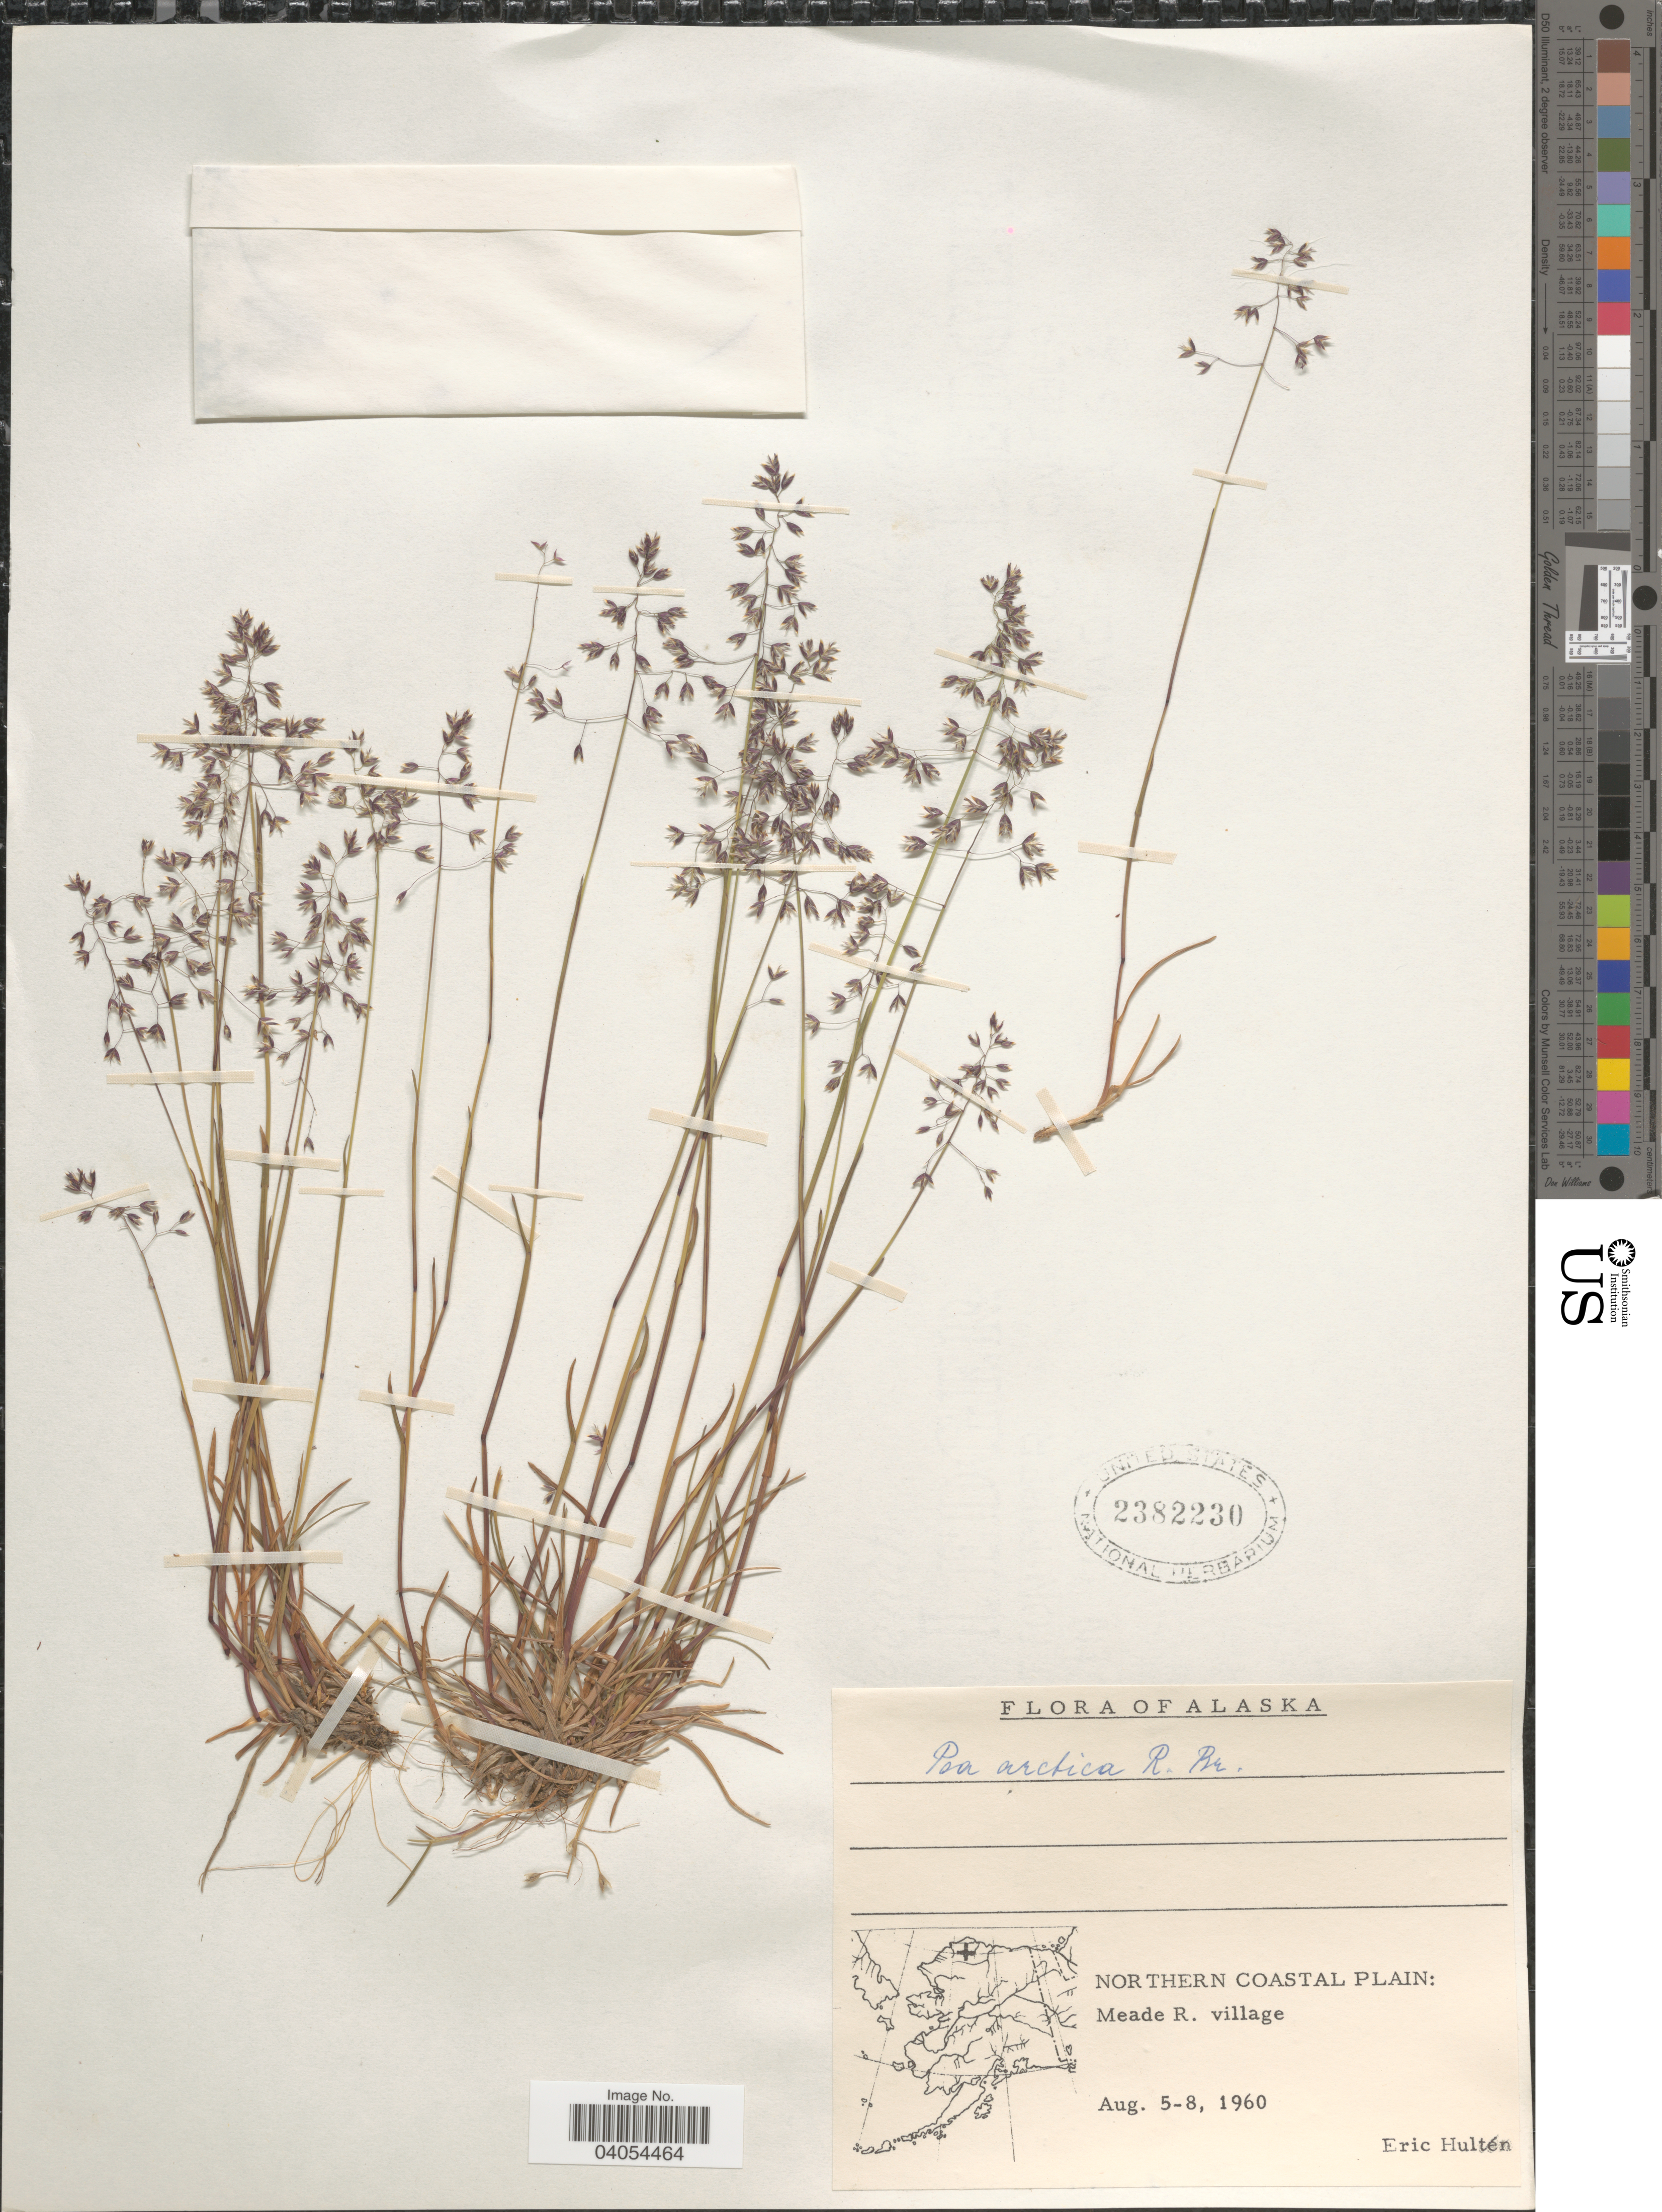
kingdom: Plantae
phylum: Tracheophyta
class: Liliopsida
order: Poales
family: Poaceae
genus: Poa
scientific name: Poa arctica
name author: R. Br.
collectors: E. G. Hultén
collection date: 1960-08-05/1960-08-08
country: United States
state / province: Alaska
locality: Northern Coastal Plain: Meade R. village.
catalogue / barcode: US 2382230